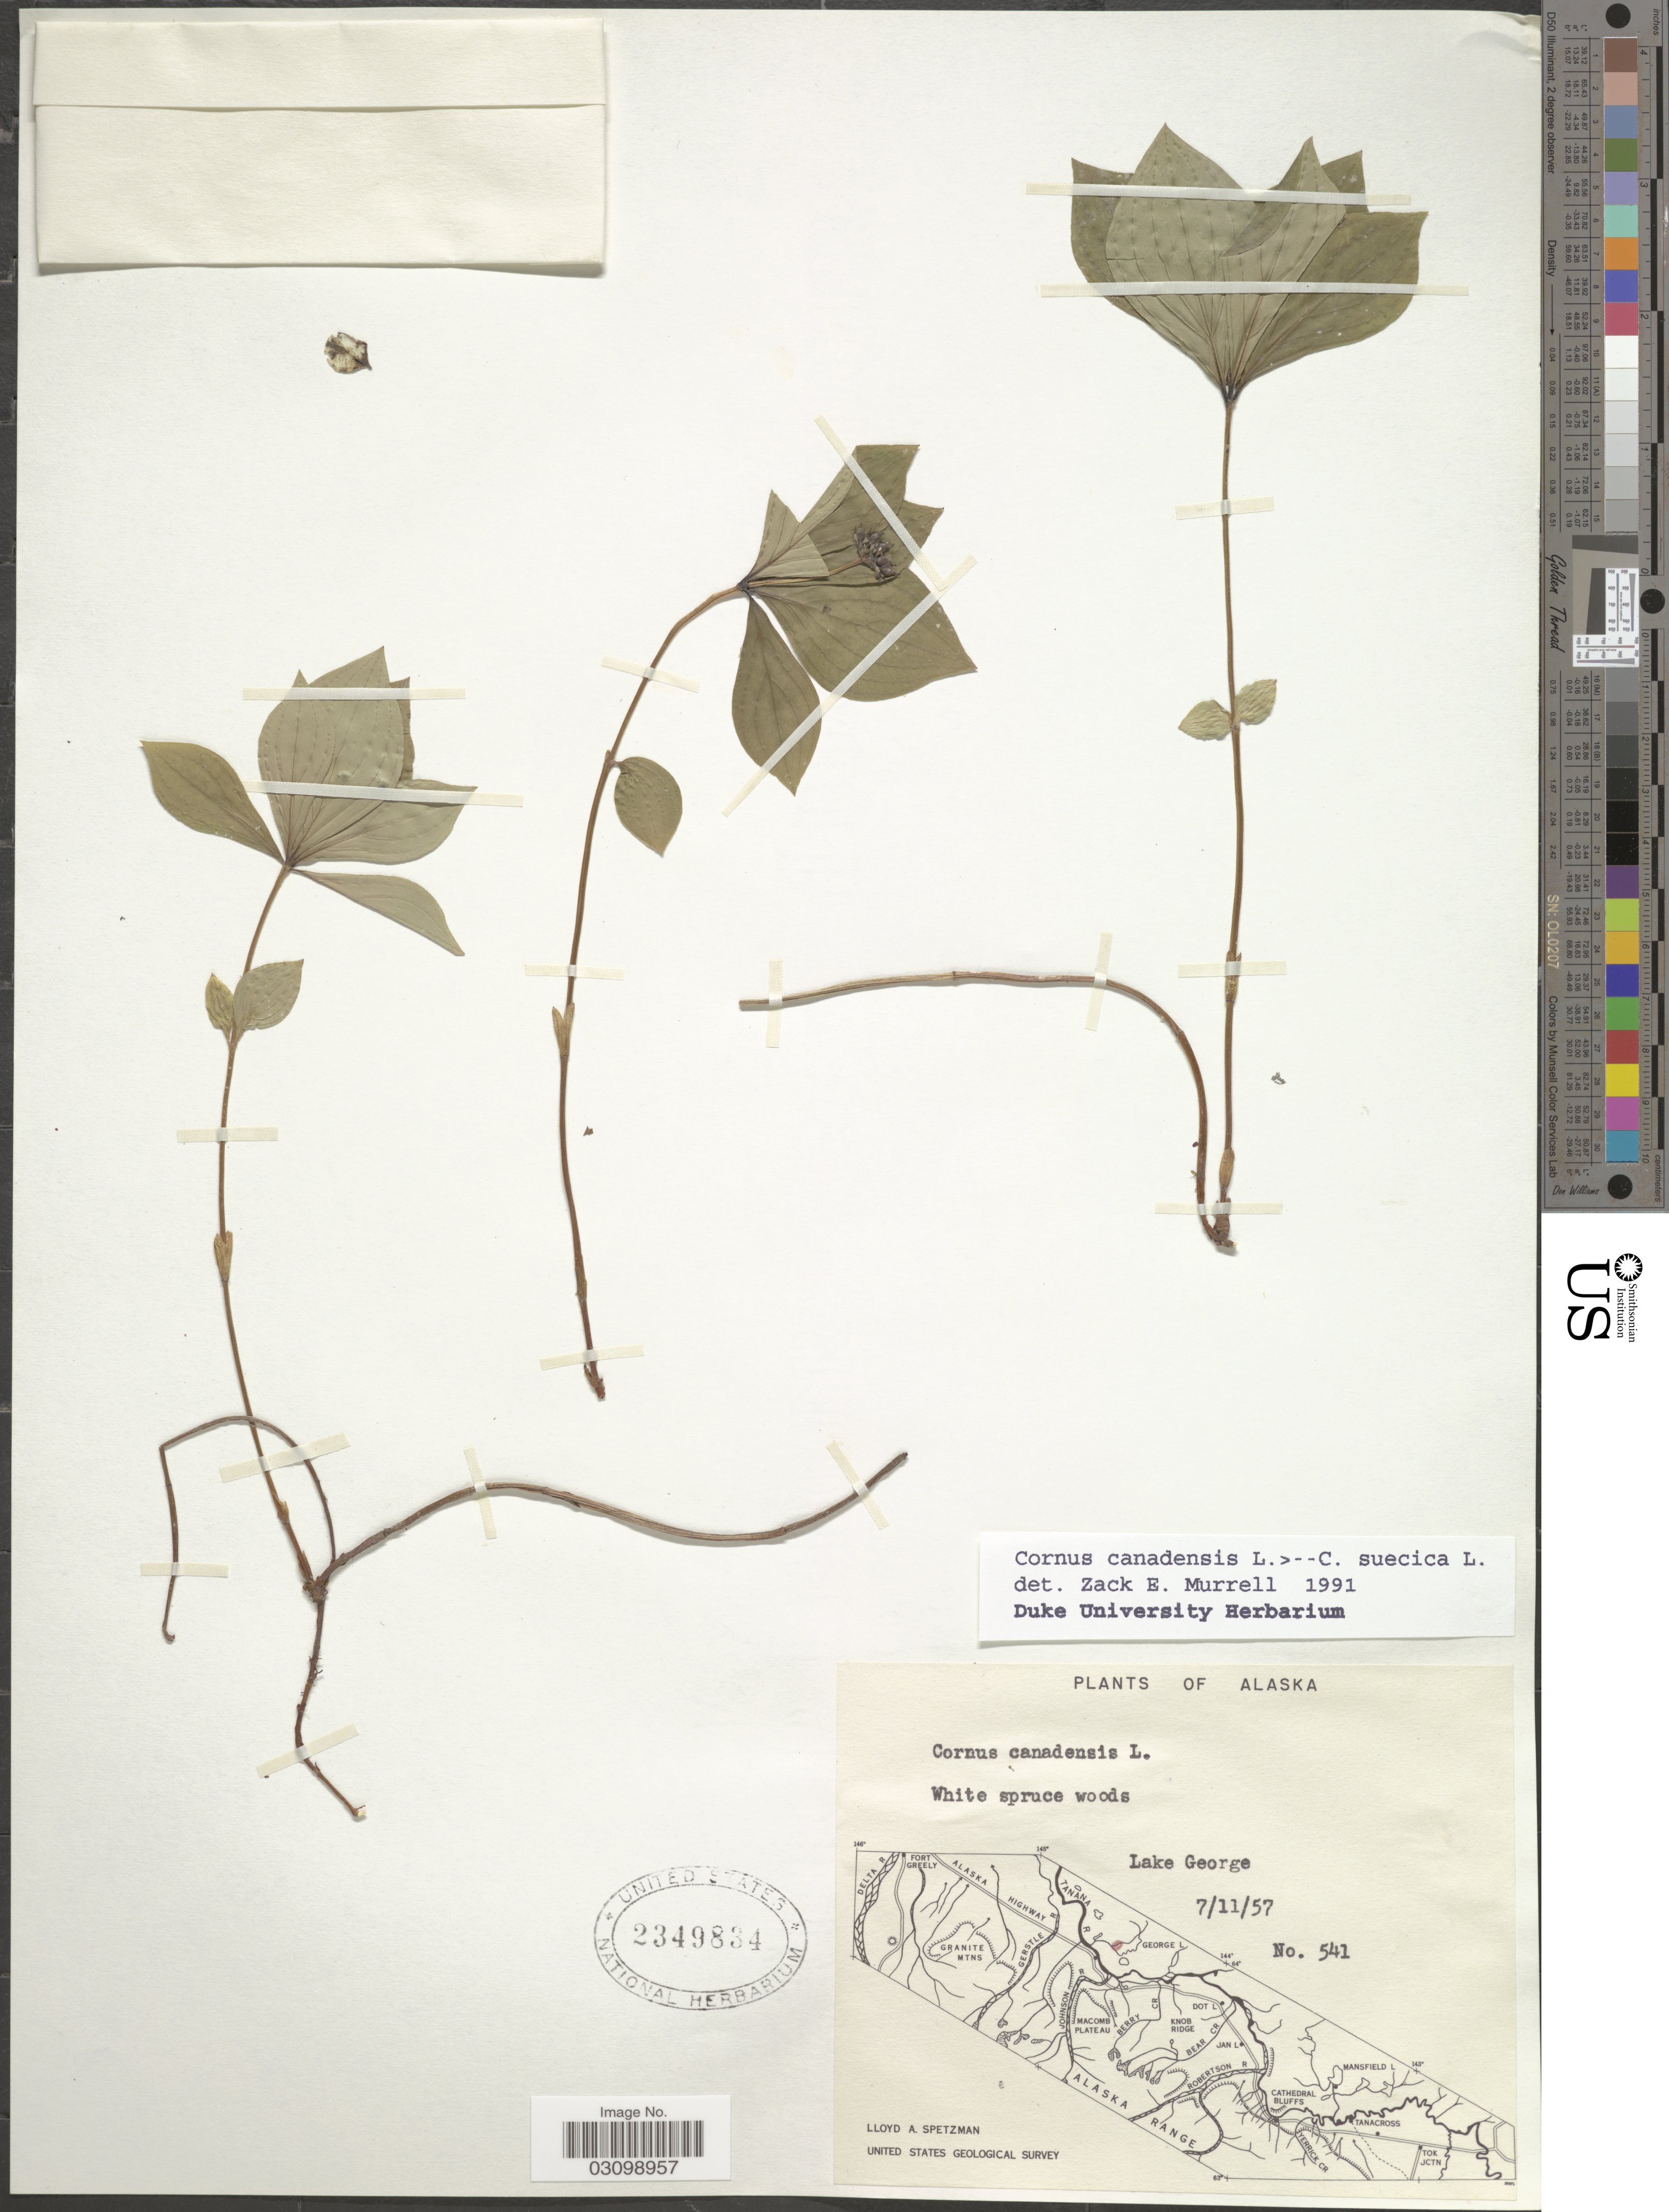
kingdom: Plantae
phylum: Tracheophyta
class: Magnoliopsida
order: Cornales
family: Cornaceae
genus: Cornus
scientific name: Cornus sp.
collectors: L. Spetzman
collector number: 541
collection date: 1957-07-11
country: United States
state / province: Alaska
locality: Lake George.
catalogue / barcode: US 2349834